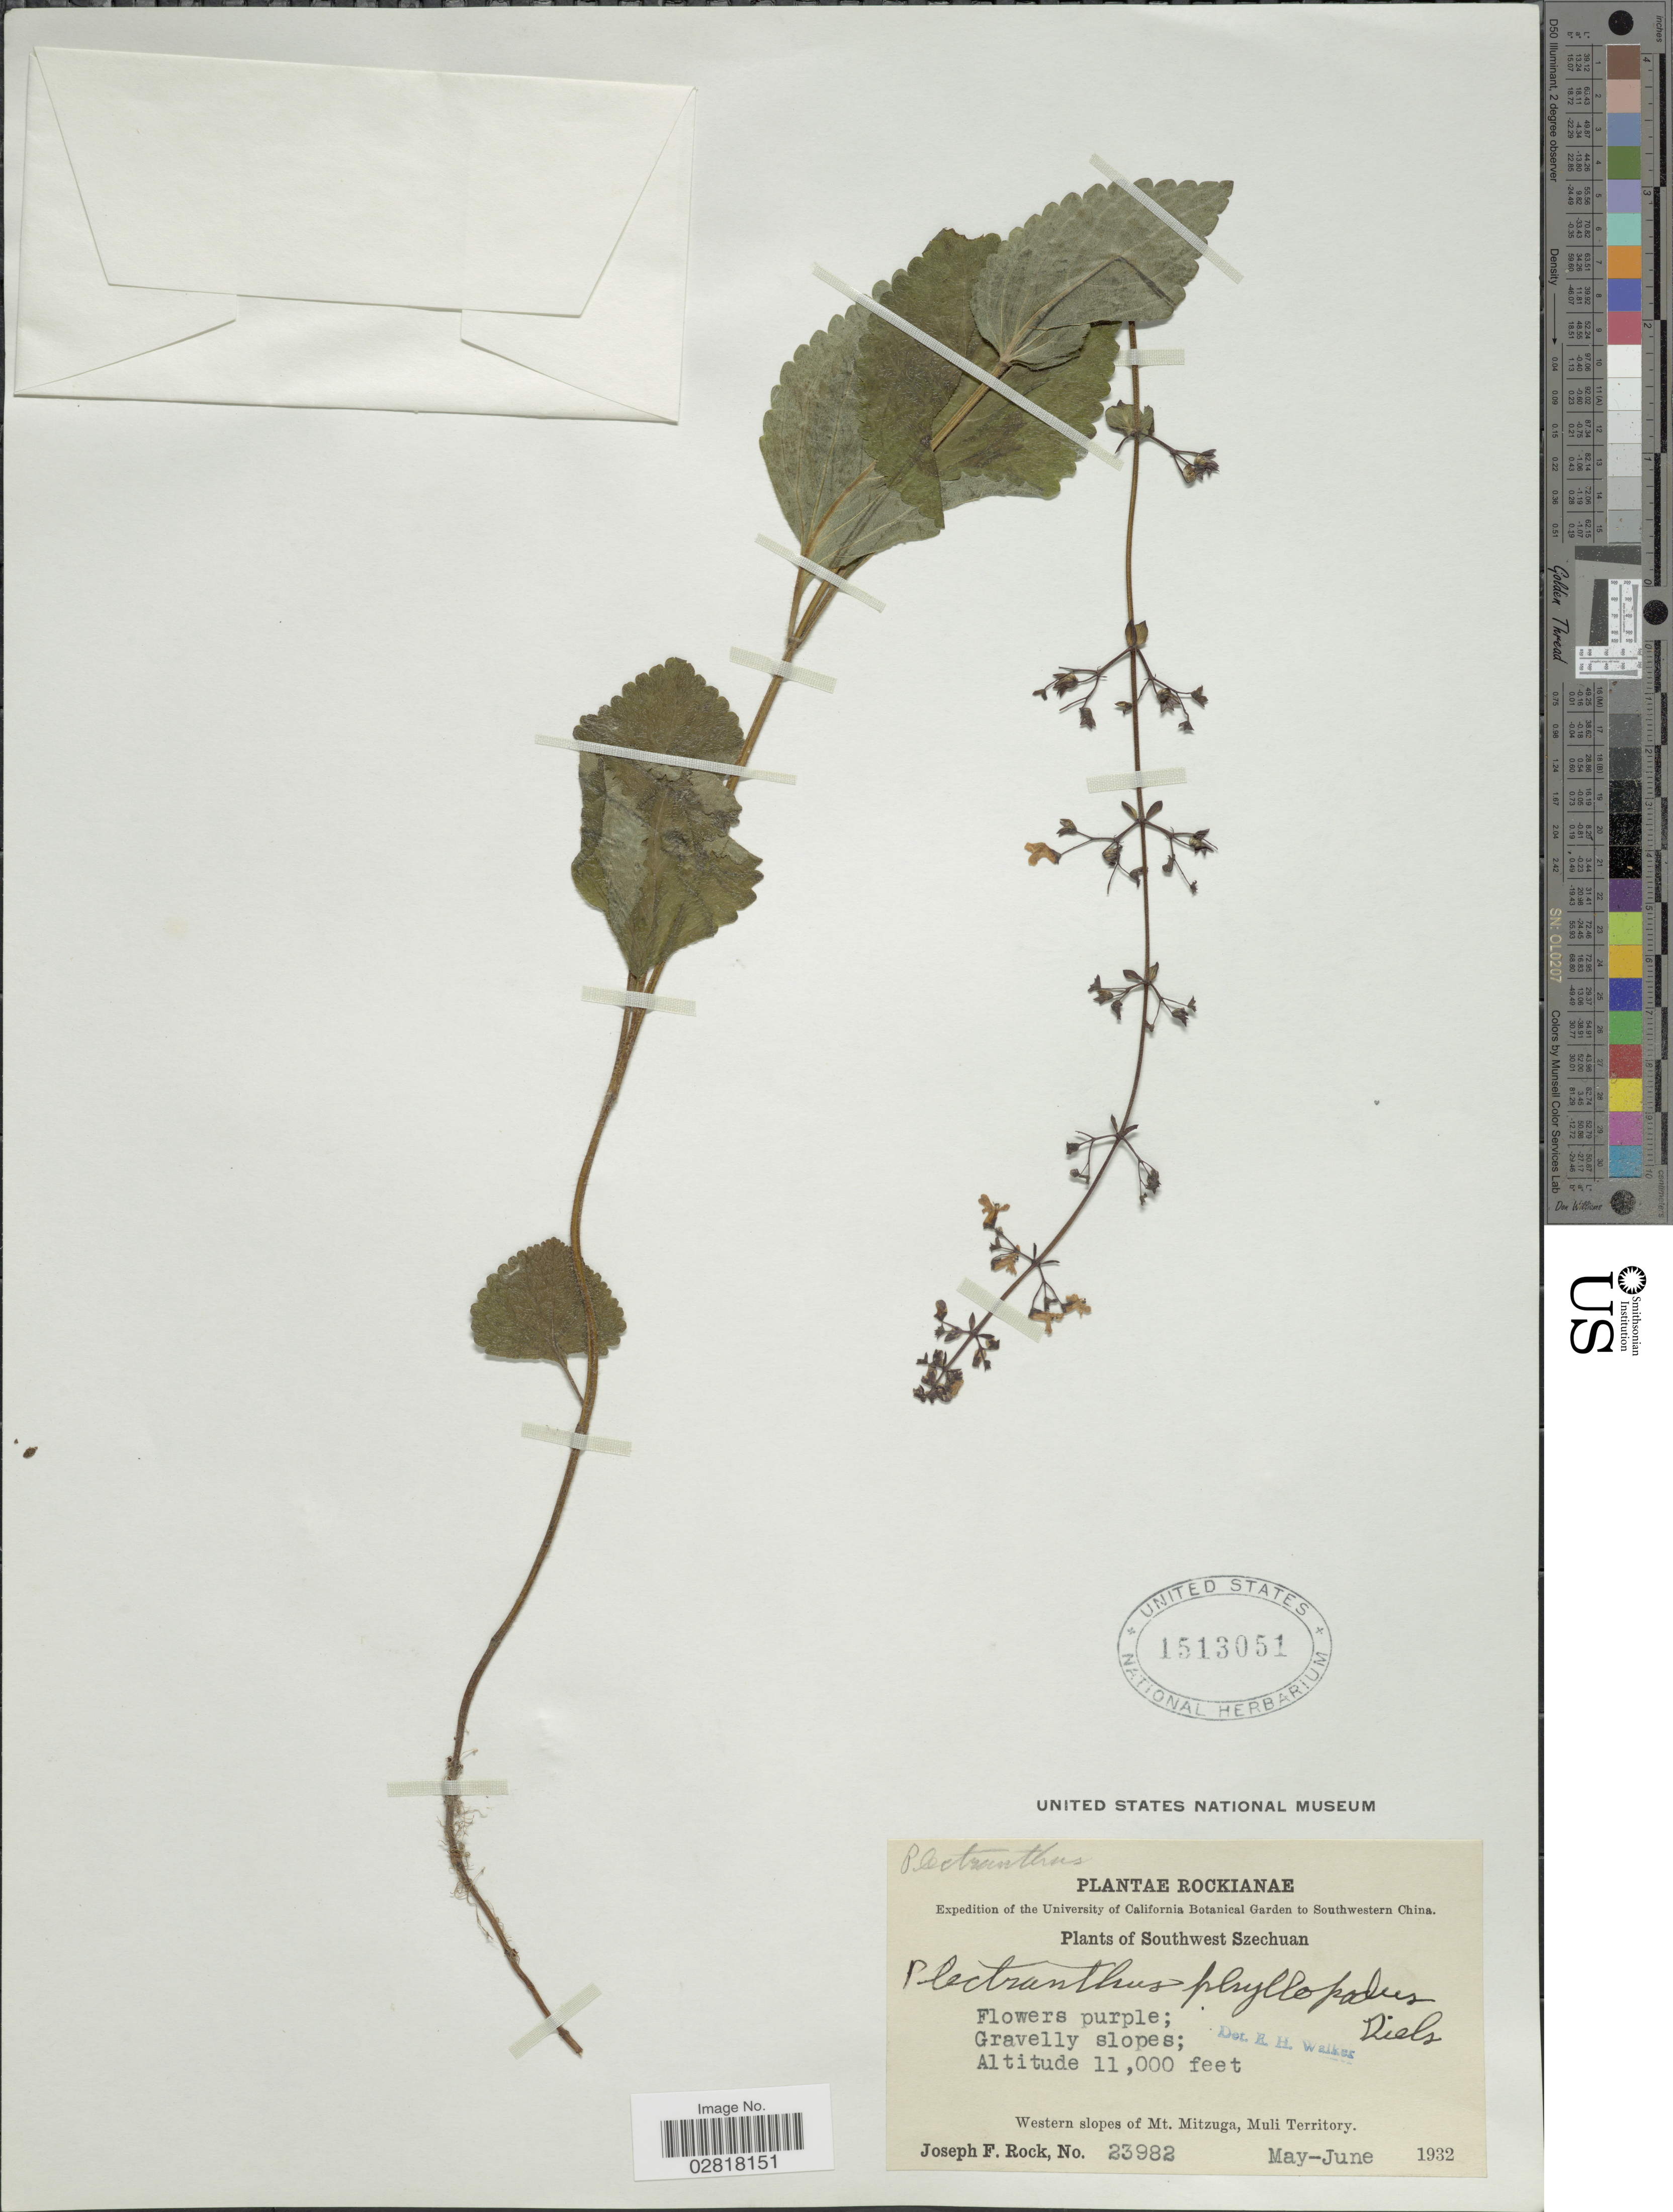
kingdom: Plantae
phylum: Tracheophyta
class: Magnoliopsida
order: Lamiales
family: Lamiaceae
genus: Plectranthus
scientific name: Plectranthus phyllopodus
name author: Diels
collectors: J. F. Rock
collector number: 23982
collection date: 1932-05/1932-06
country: China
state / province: Sichuan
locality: Southwest Szechuan, Western slopes of Mt. Mitzuga, Muli Territory.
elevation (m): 3353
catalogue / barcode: US 1513051